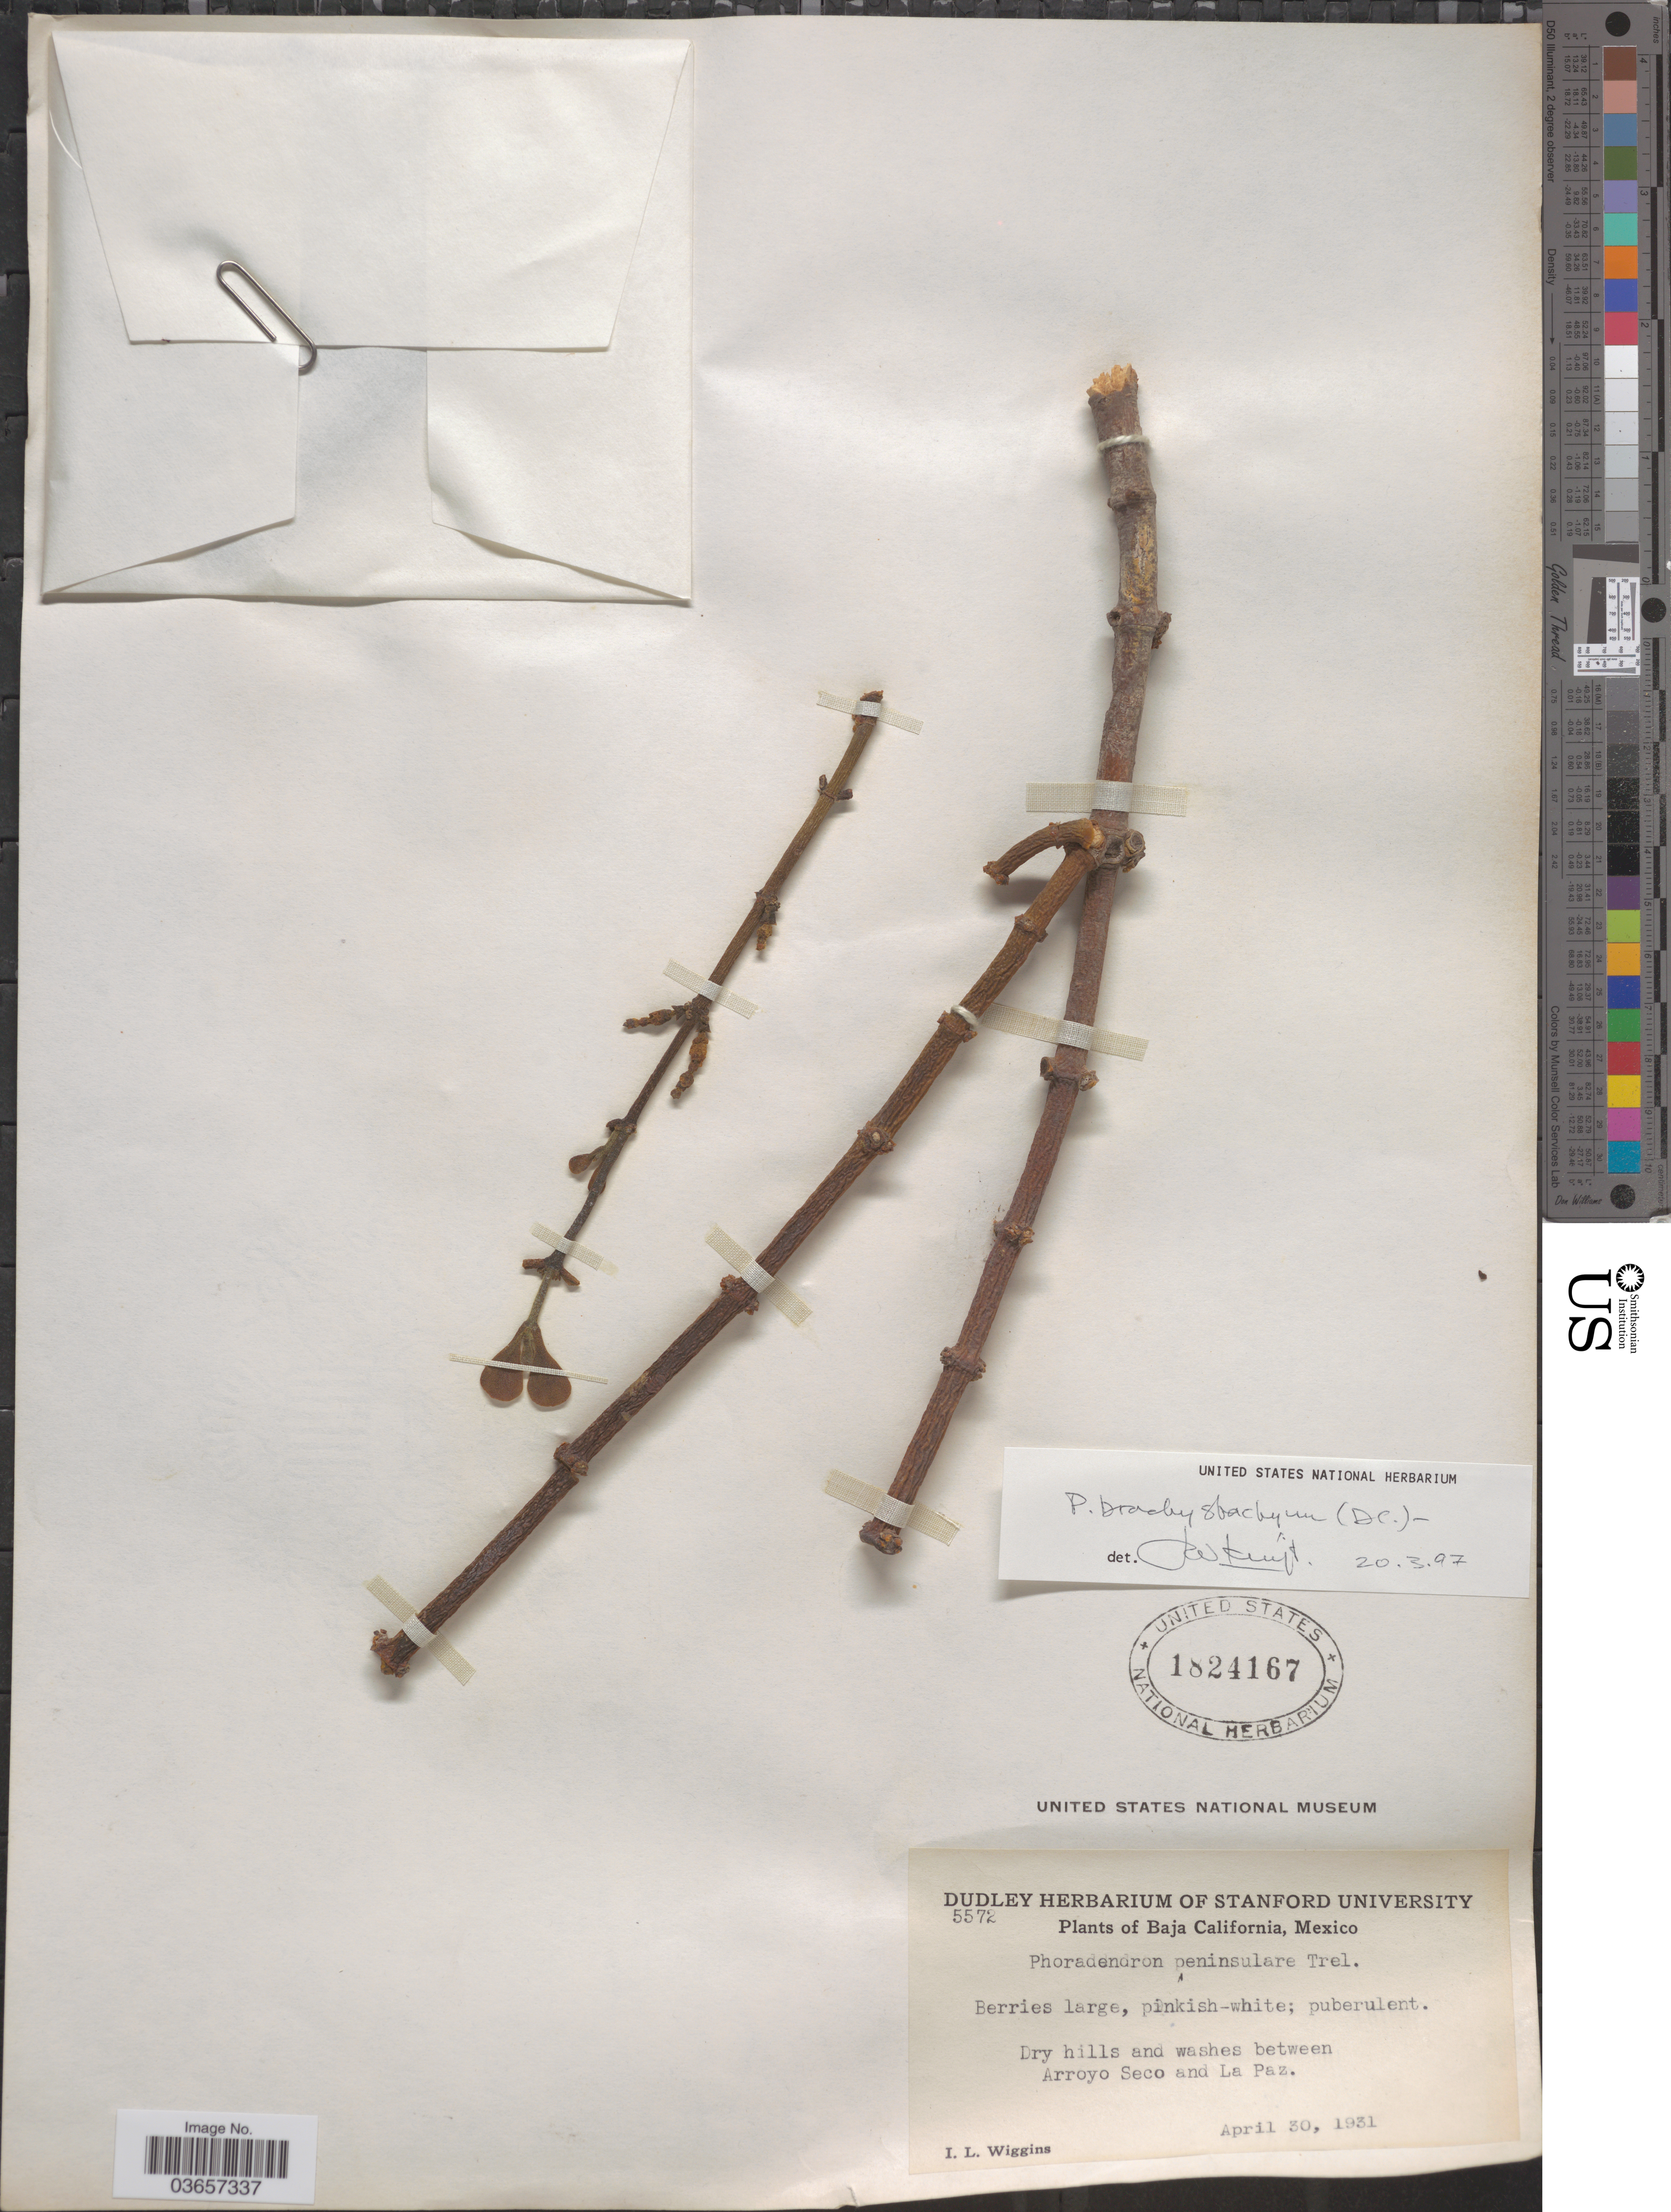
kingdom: Plantae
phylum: Tracheophyta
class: Magnoliopsida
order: Santalales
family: Viscaceae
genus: Phoradendron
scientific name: Phoradendron brachystachyum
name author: (DC.) Oliv.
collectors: I. L. Wiggins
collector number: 5572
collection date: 1931-04-30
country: Mexico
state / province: Baja California Sur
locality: Dry hills and washes between Arroyo Seco and La Paz.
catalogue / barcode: US 1824167